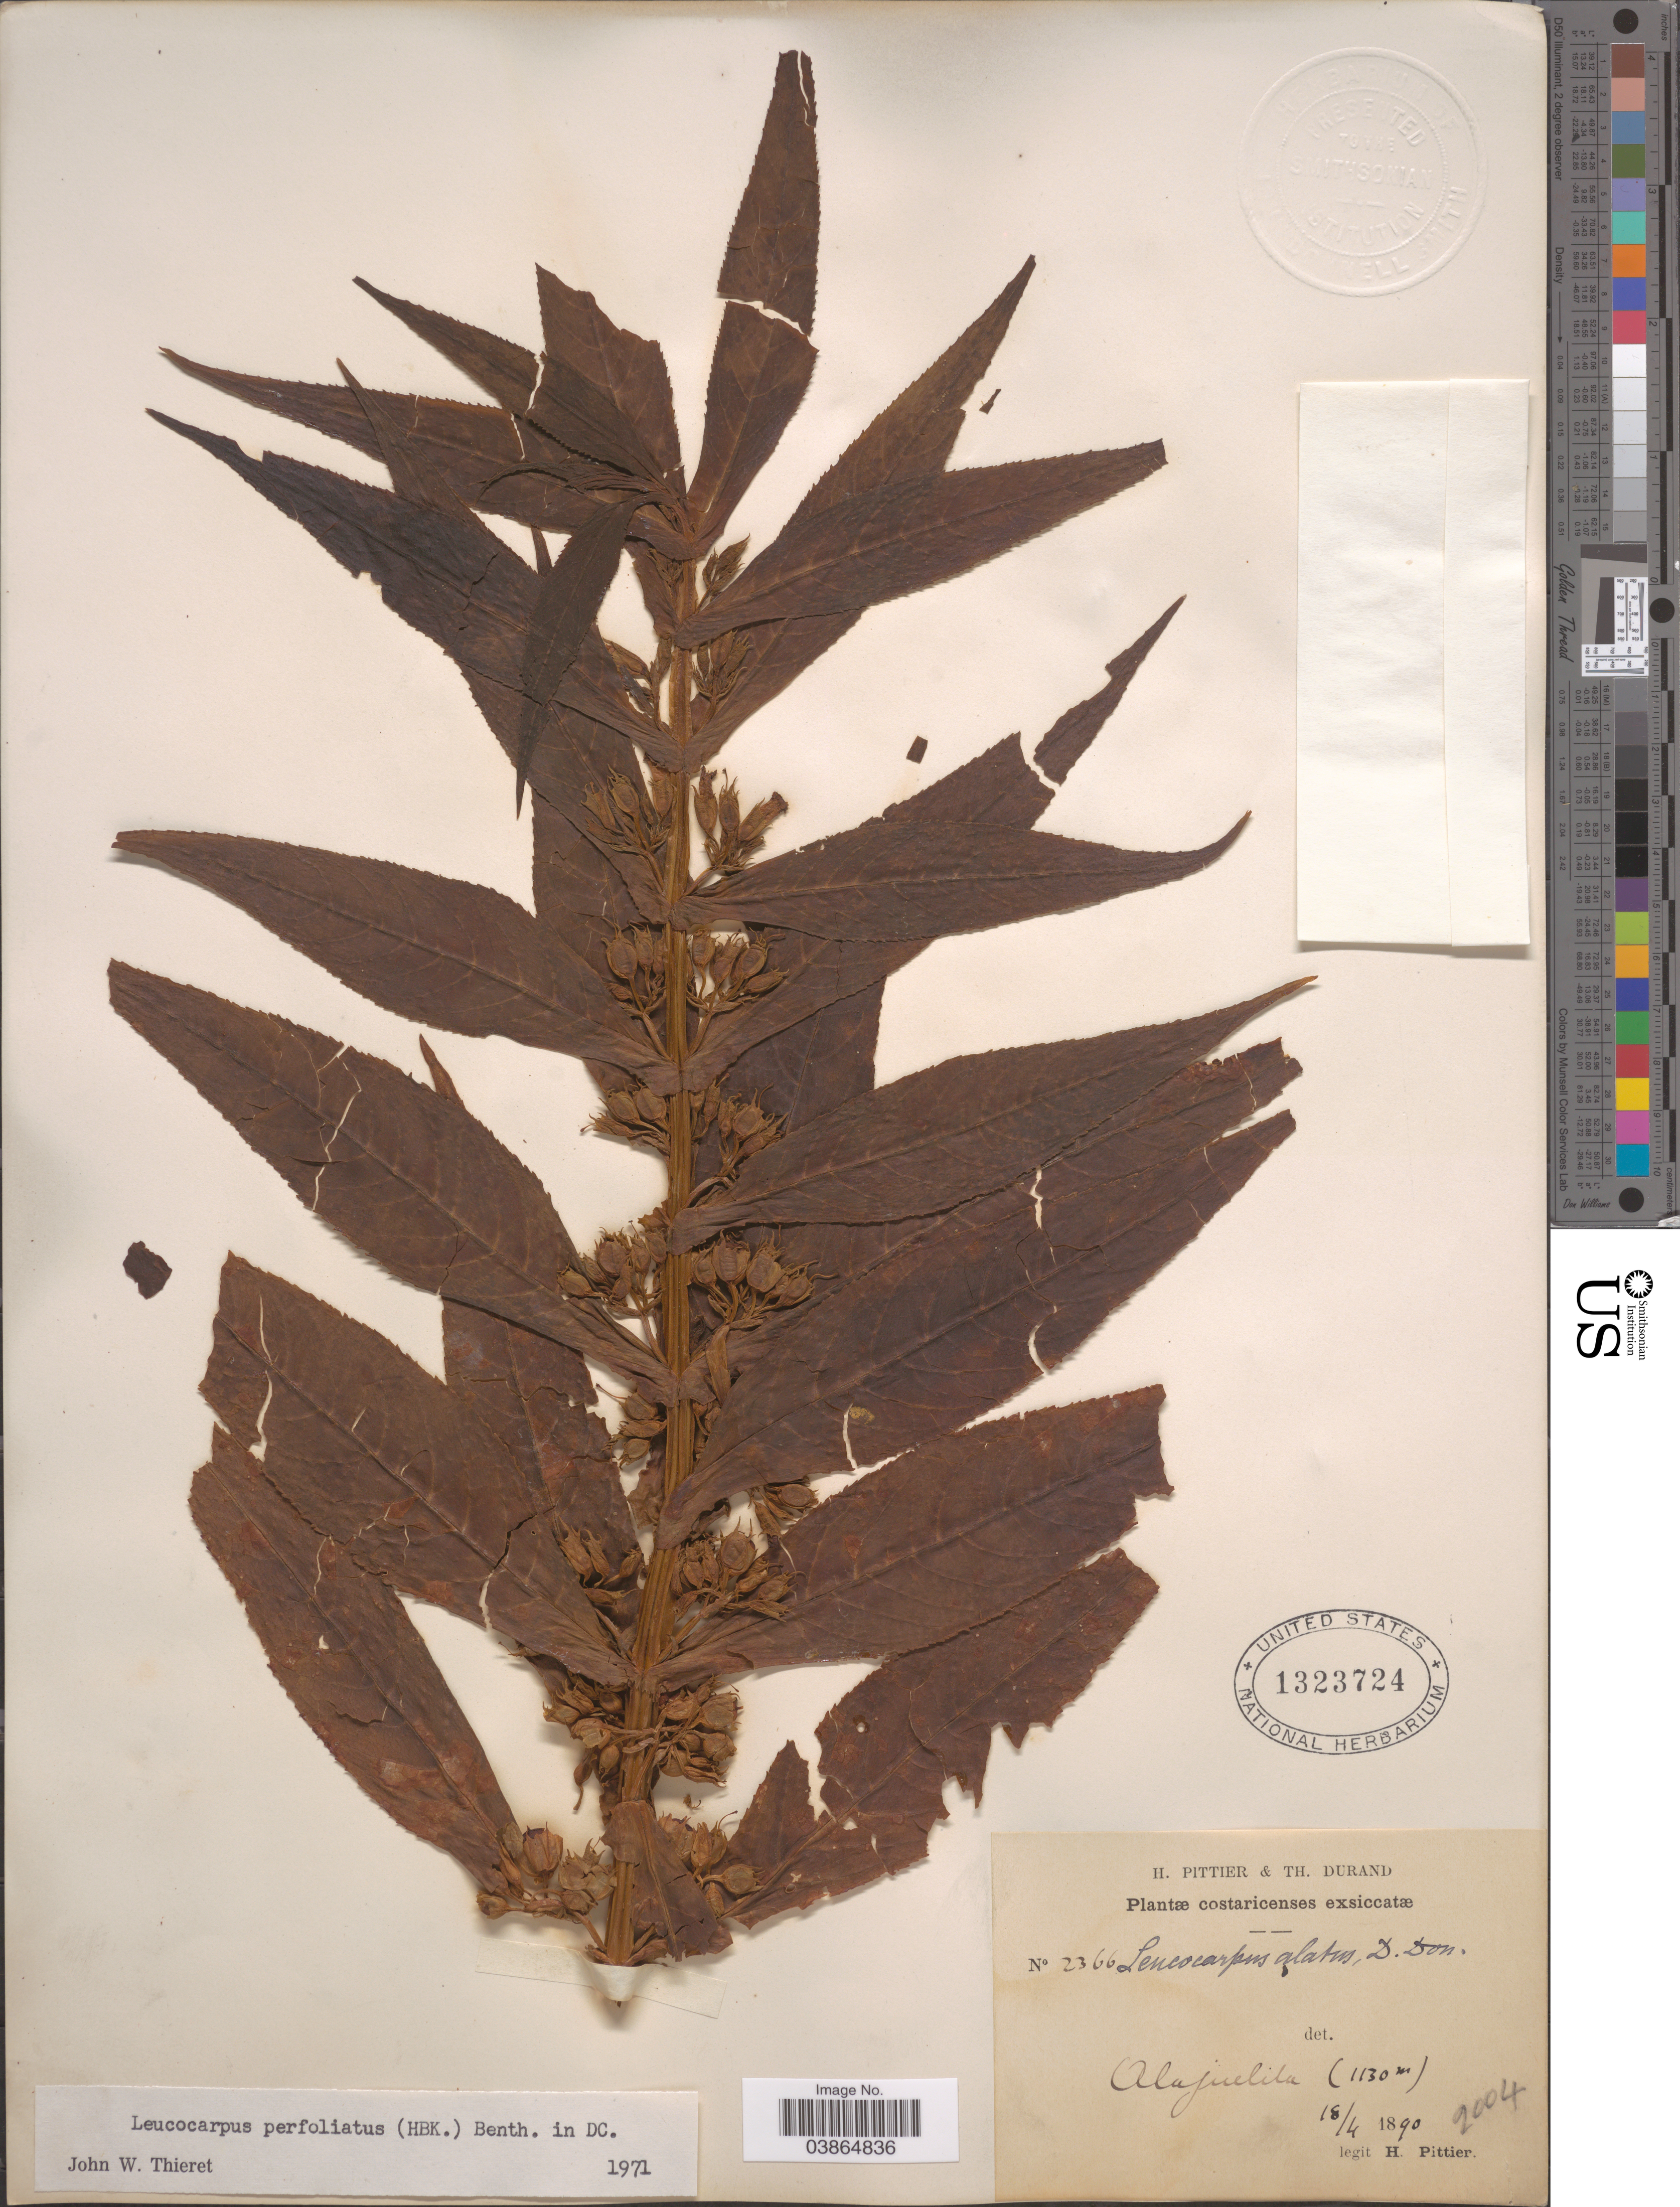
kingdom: Plantae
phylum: Tracheophyta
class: Magnoliopsida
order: Lamiales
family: Phrymaceae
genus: Leucocarpus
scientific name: Leucocarpus alatus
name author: D. Don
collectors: H. F. Pittier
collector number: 2366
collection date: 1890-04-18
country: Costa Rica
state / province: Alajuela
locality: Alajuelila.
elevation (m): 1130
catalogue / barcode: US 1323724